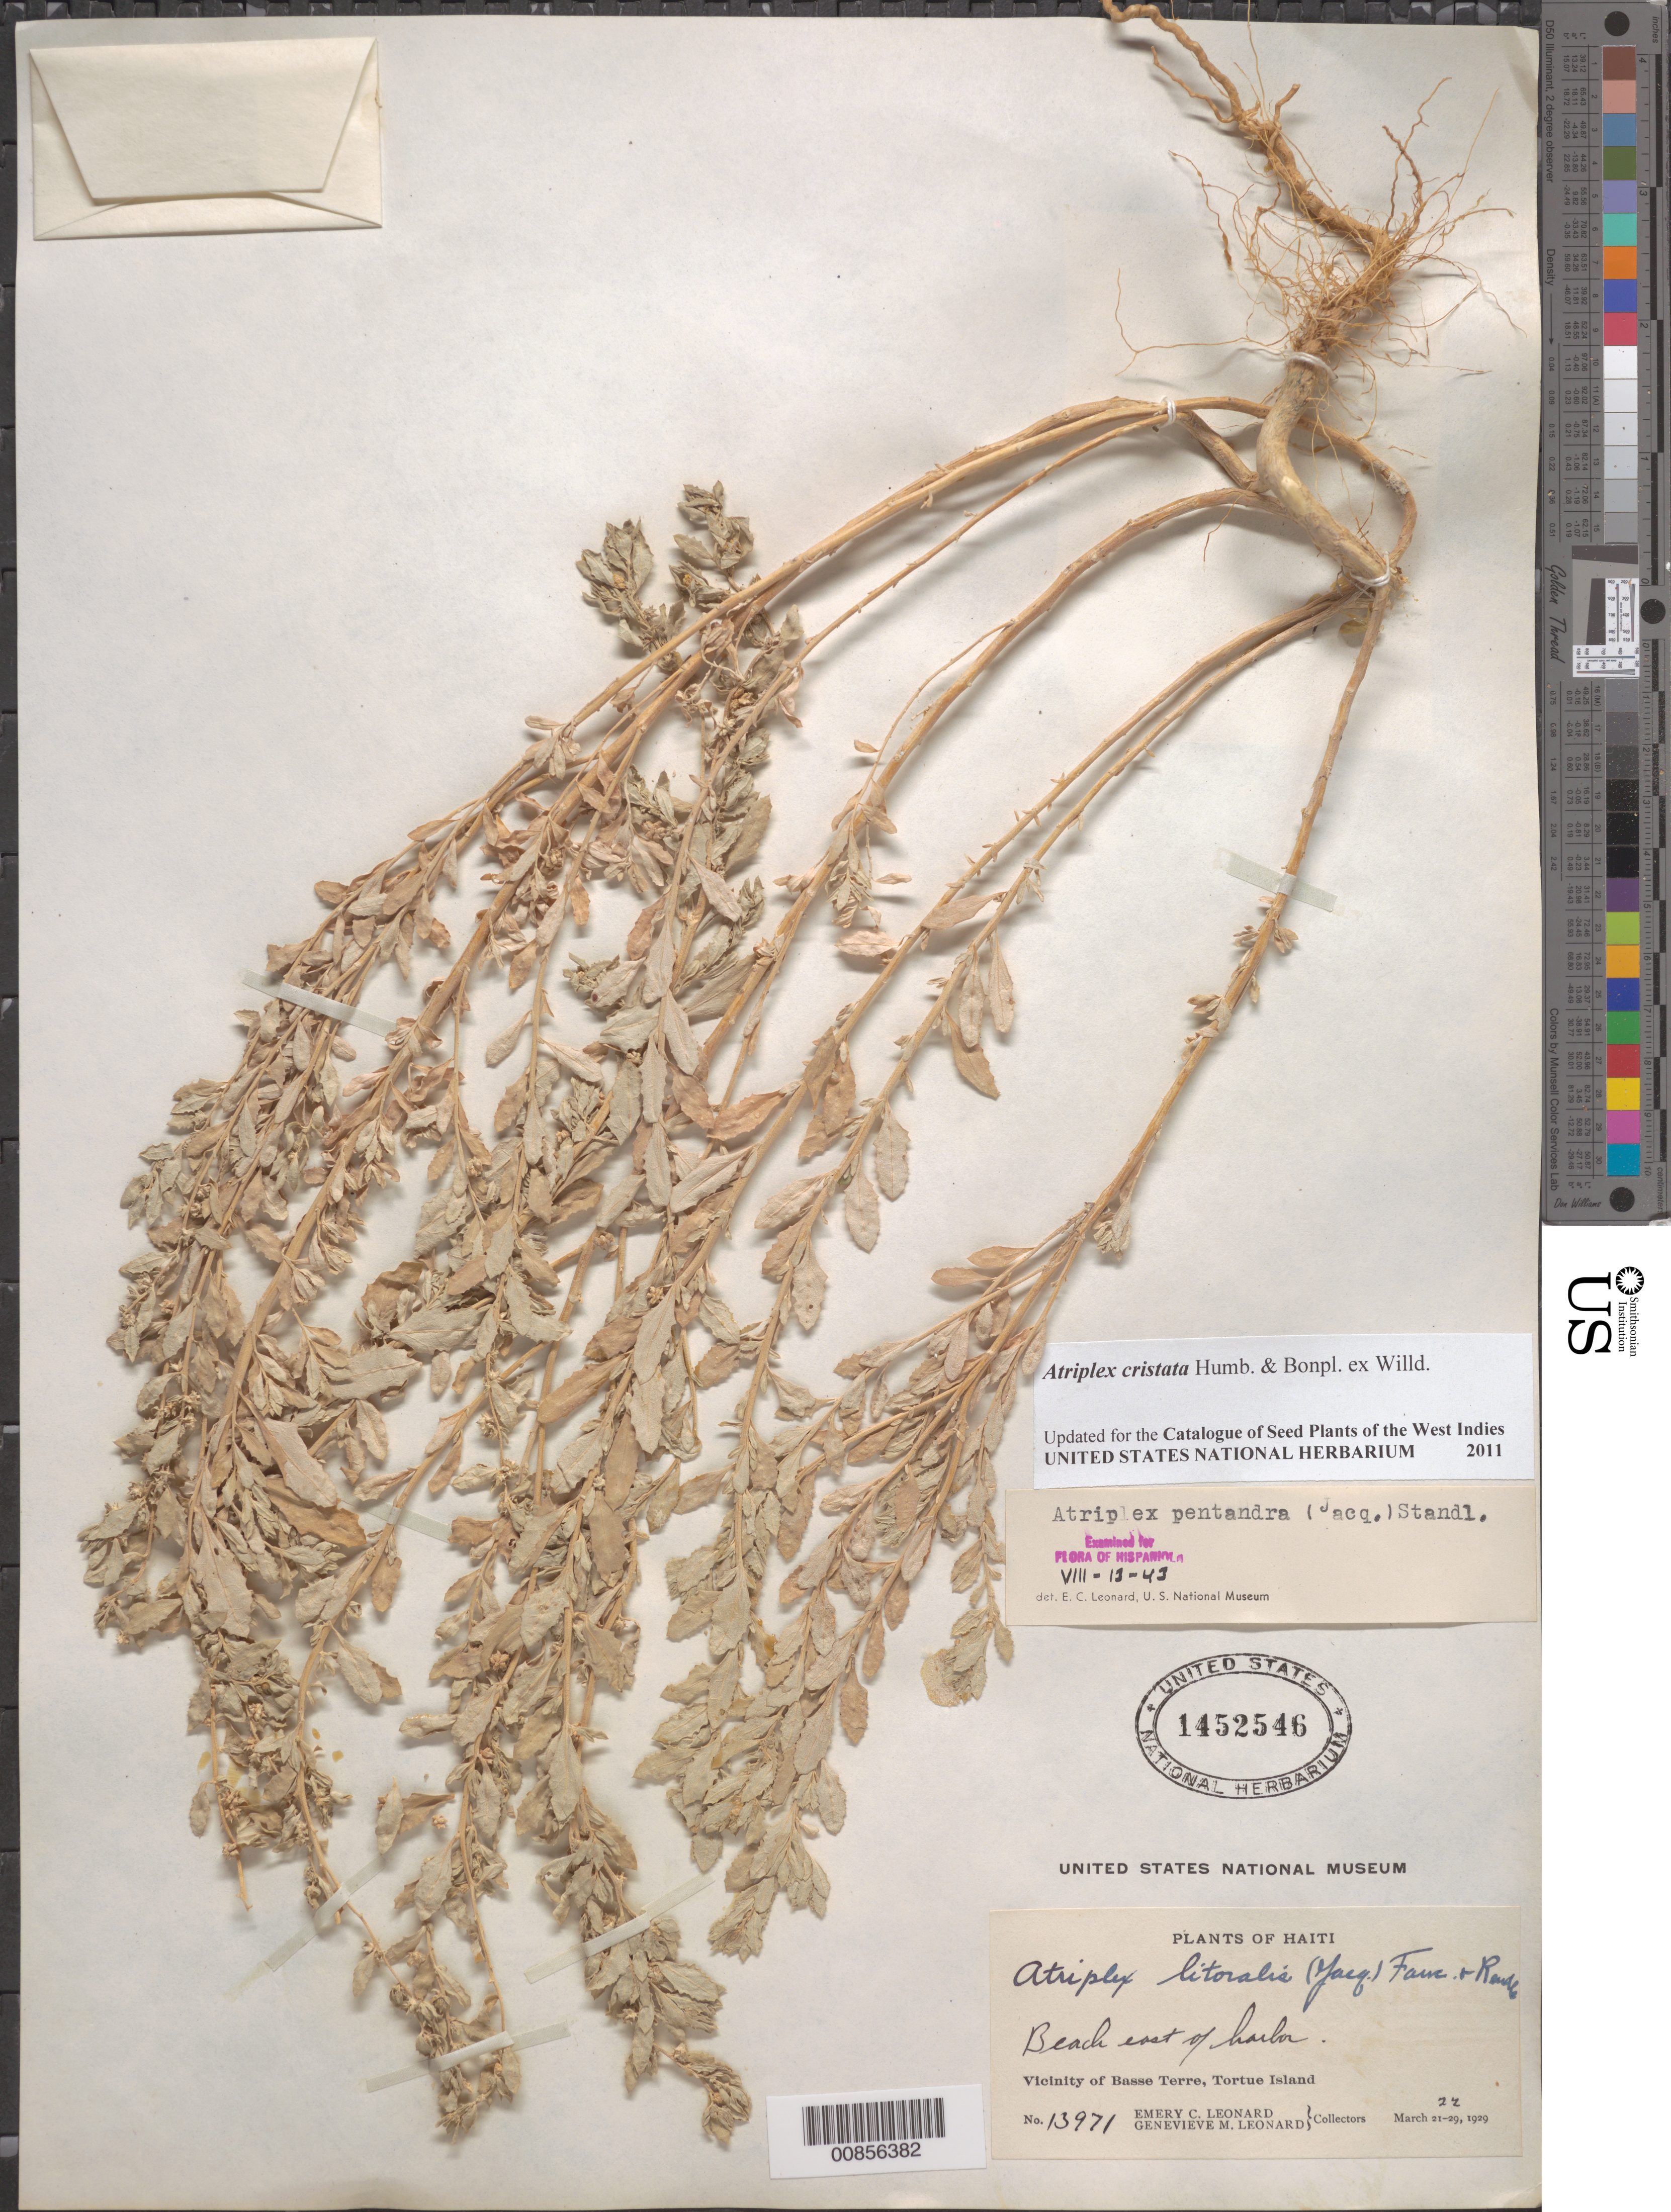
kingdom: Plantae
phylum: Tracheophyta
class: Magnoliopsida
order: Caryophyllales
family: Amaranthaceae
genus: Atriplex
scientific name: Atriplex pentandra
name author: (Jacq.) Standl.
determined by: Leonard, Emery C., (US)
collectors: E. C. Leonard & G. M. Leonard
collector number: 13971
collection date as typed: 22 Mar 1929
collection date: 1929-03-22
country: Haiti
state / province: Nord-Óuest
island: Île de la Tortue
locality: Vicinity of Basse Terre, Tortue Island. Beach east of harbor.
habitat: Beach.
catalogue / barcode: US 1452546